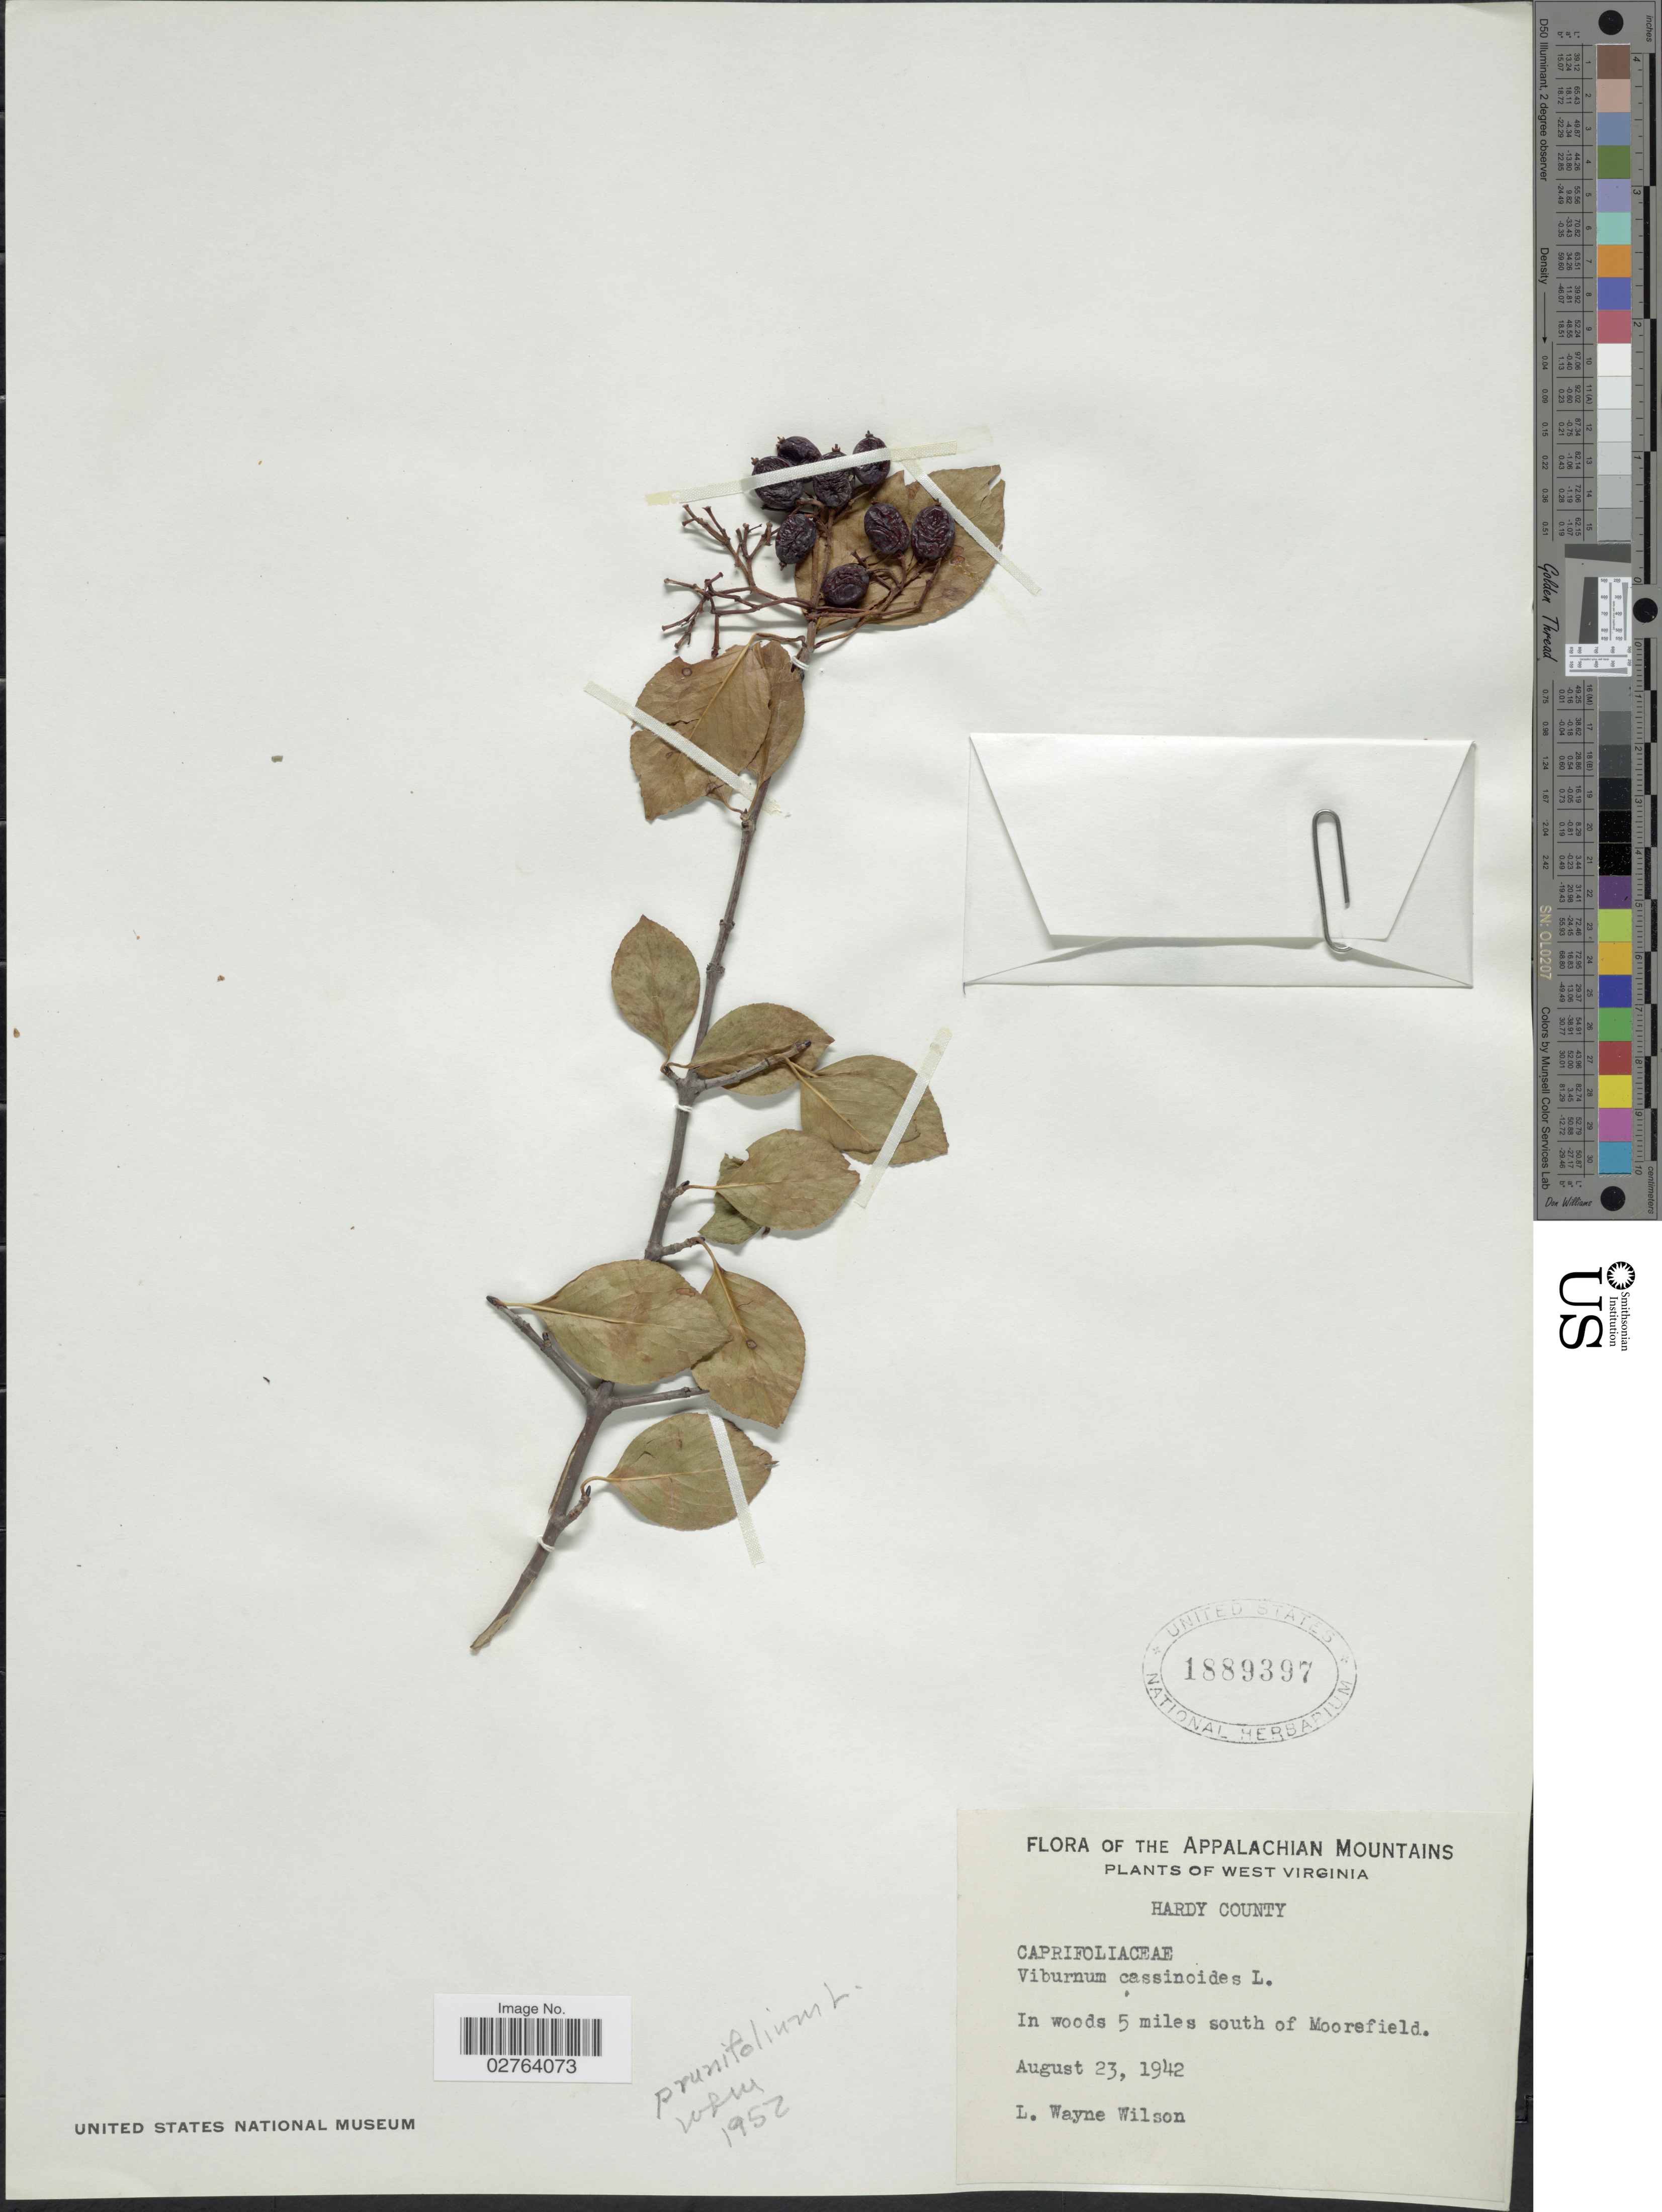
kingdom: Plantae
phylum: Tracheophyta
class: Magnoliopsida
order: Dipsacales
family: Viburnaceae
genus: Viburnum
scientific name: Viburnum prunifolium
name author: L.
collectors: L. W. Wilson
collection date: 1942-08-23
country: United States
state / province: West Virginia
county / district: Hardy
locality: Appalachian Mountains. Hardy County. In woods 5 miles south of Moorefield.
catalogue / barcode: US 1889397